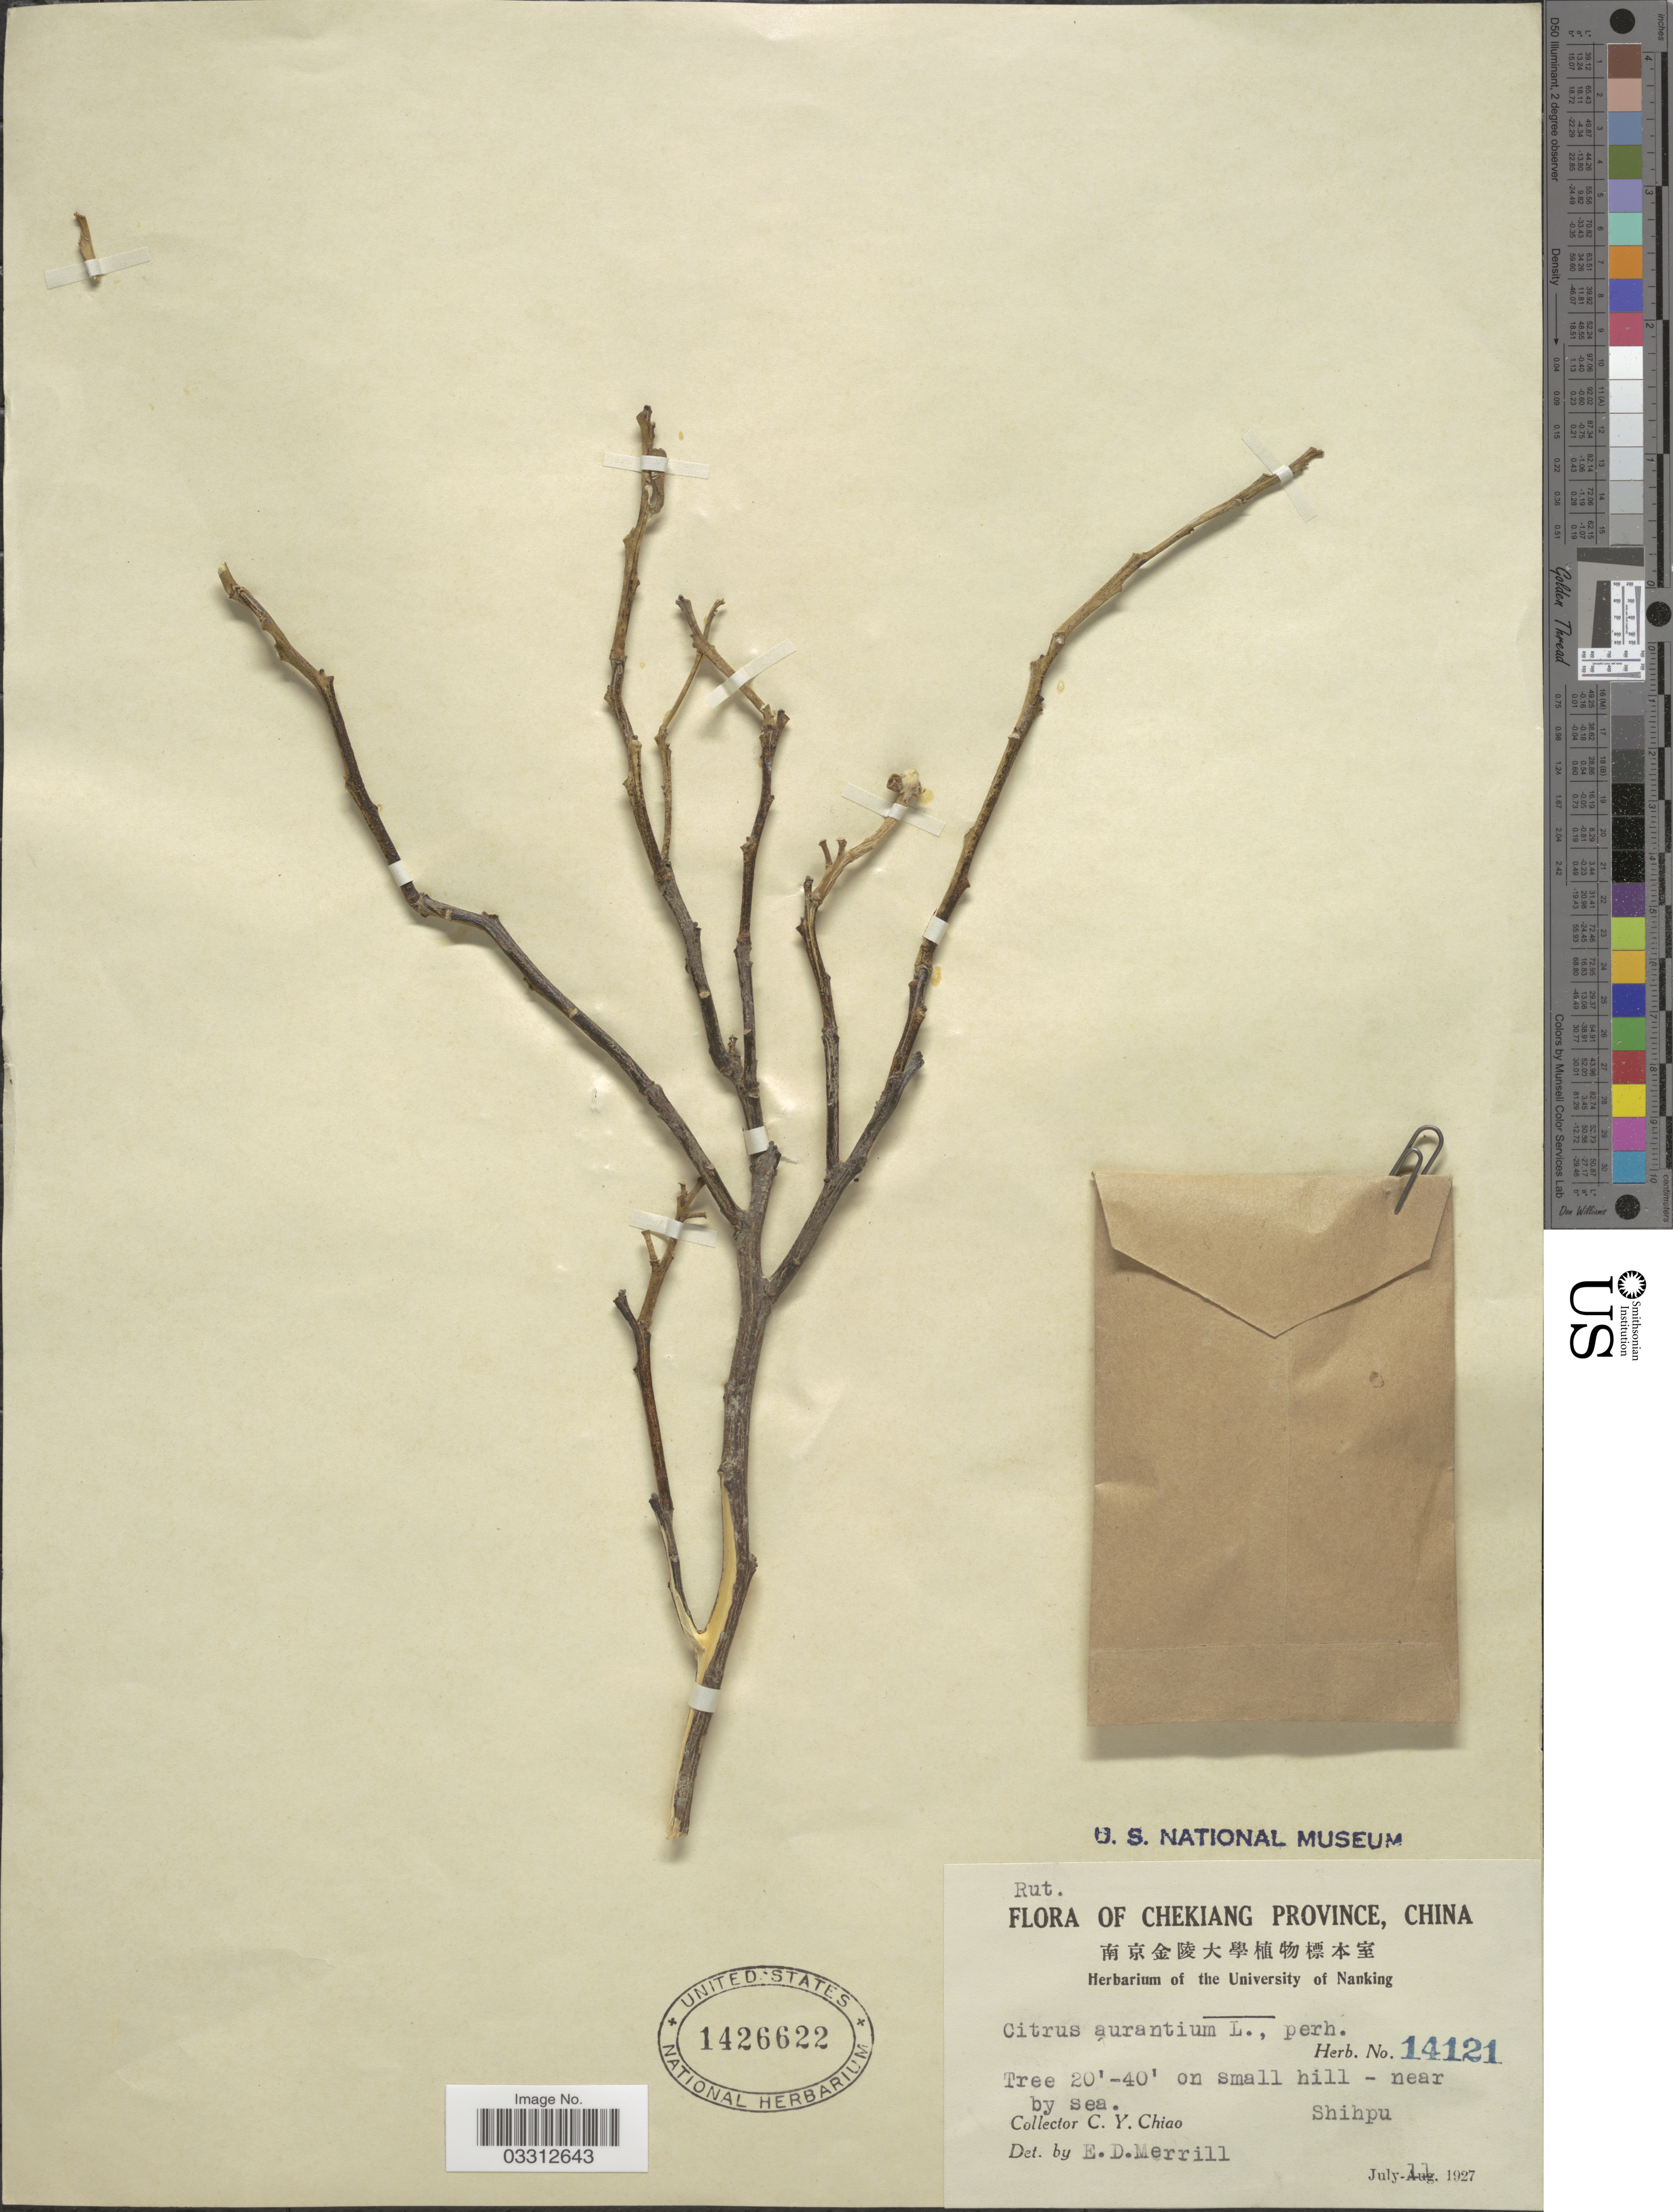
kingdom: Plantae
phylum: Tracheophyta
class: Magnoliopsida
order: Sapindales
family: Rutaceae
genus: Citrus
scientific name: Citrus x aurantium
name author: L.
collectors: C. Y. Chiao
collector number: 14121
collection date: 1927-07-11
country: China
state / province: Zhejiang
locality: Chekiang Province, Shihpu.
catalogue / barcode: US 1426622